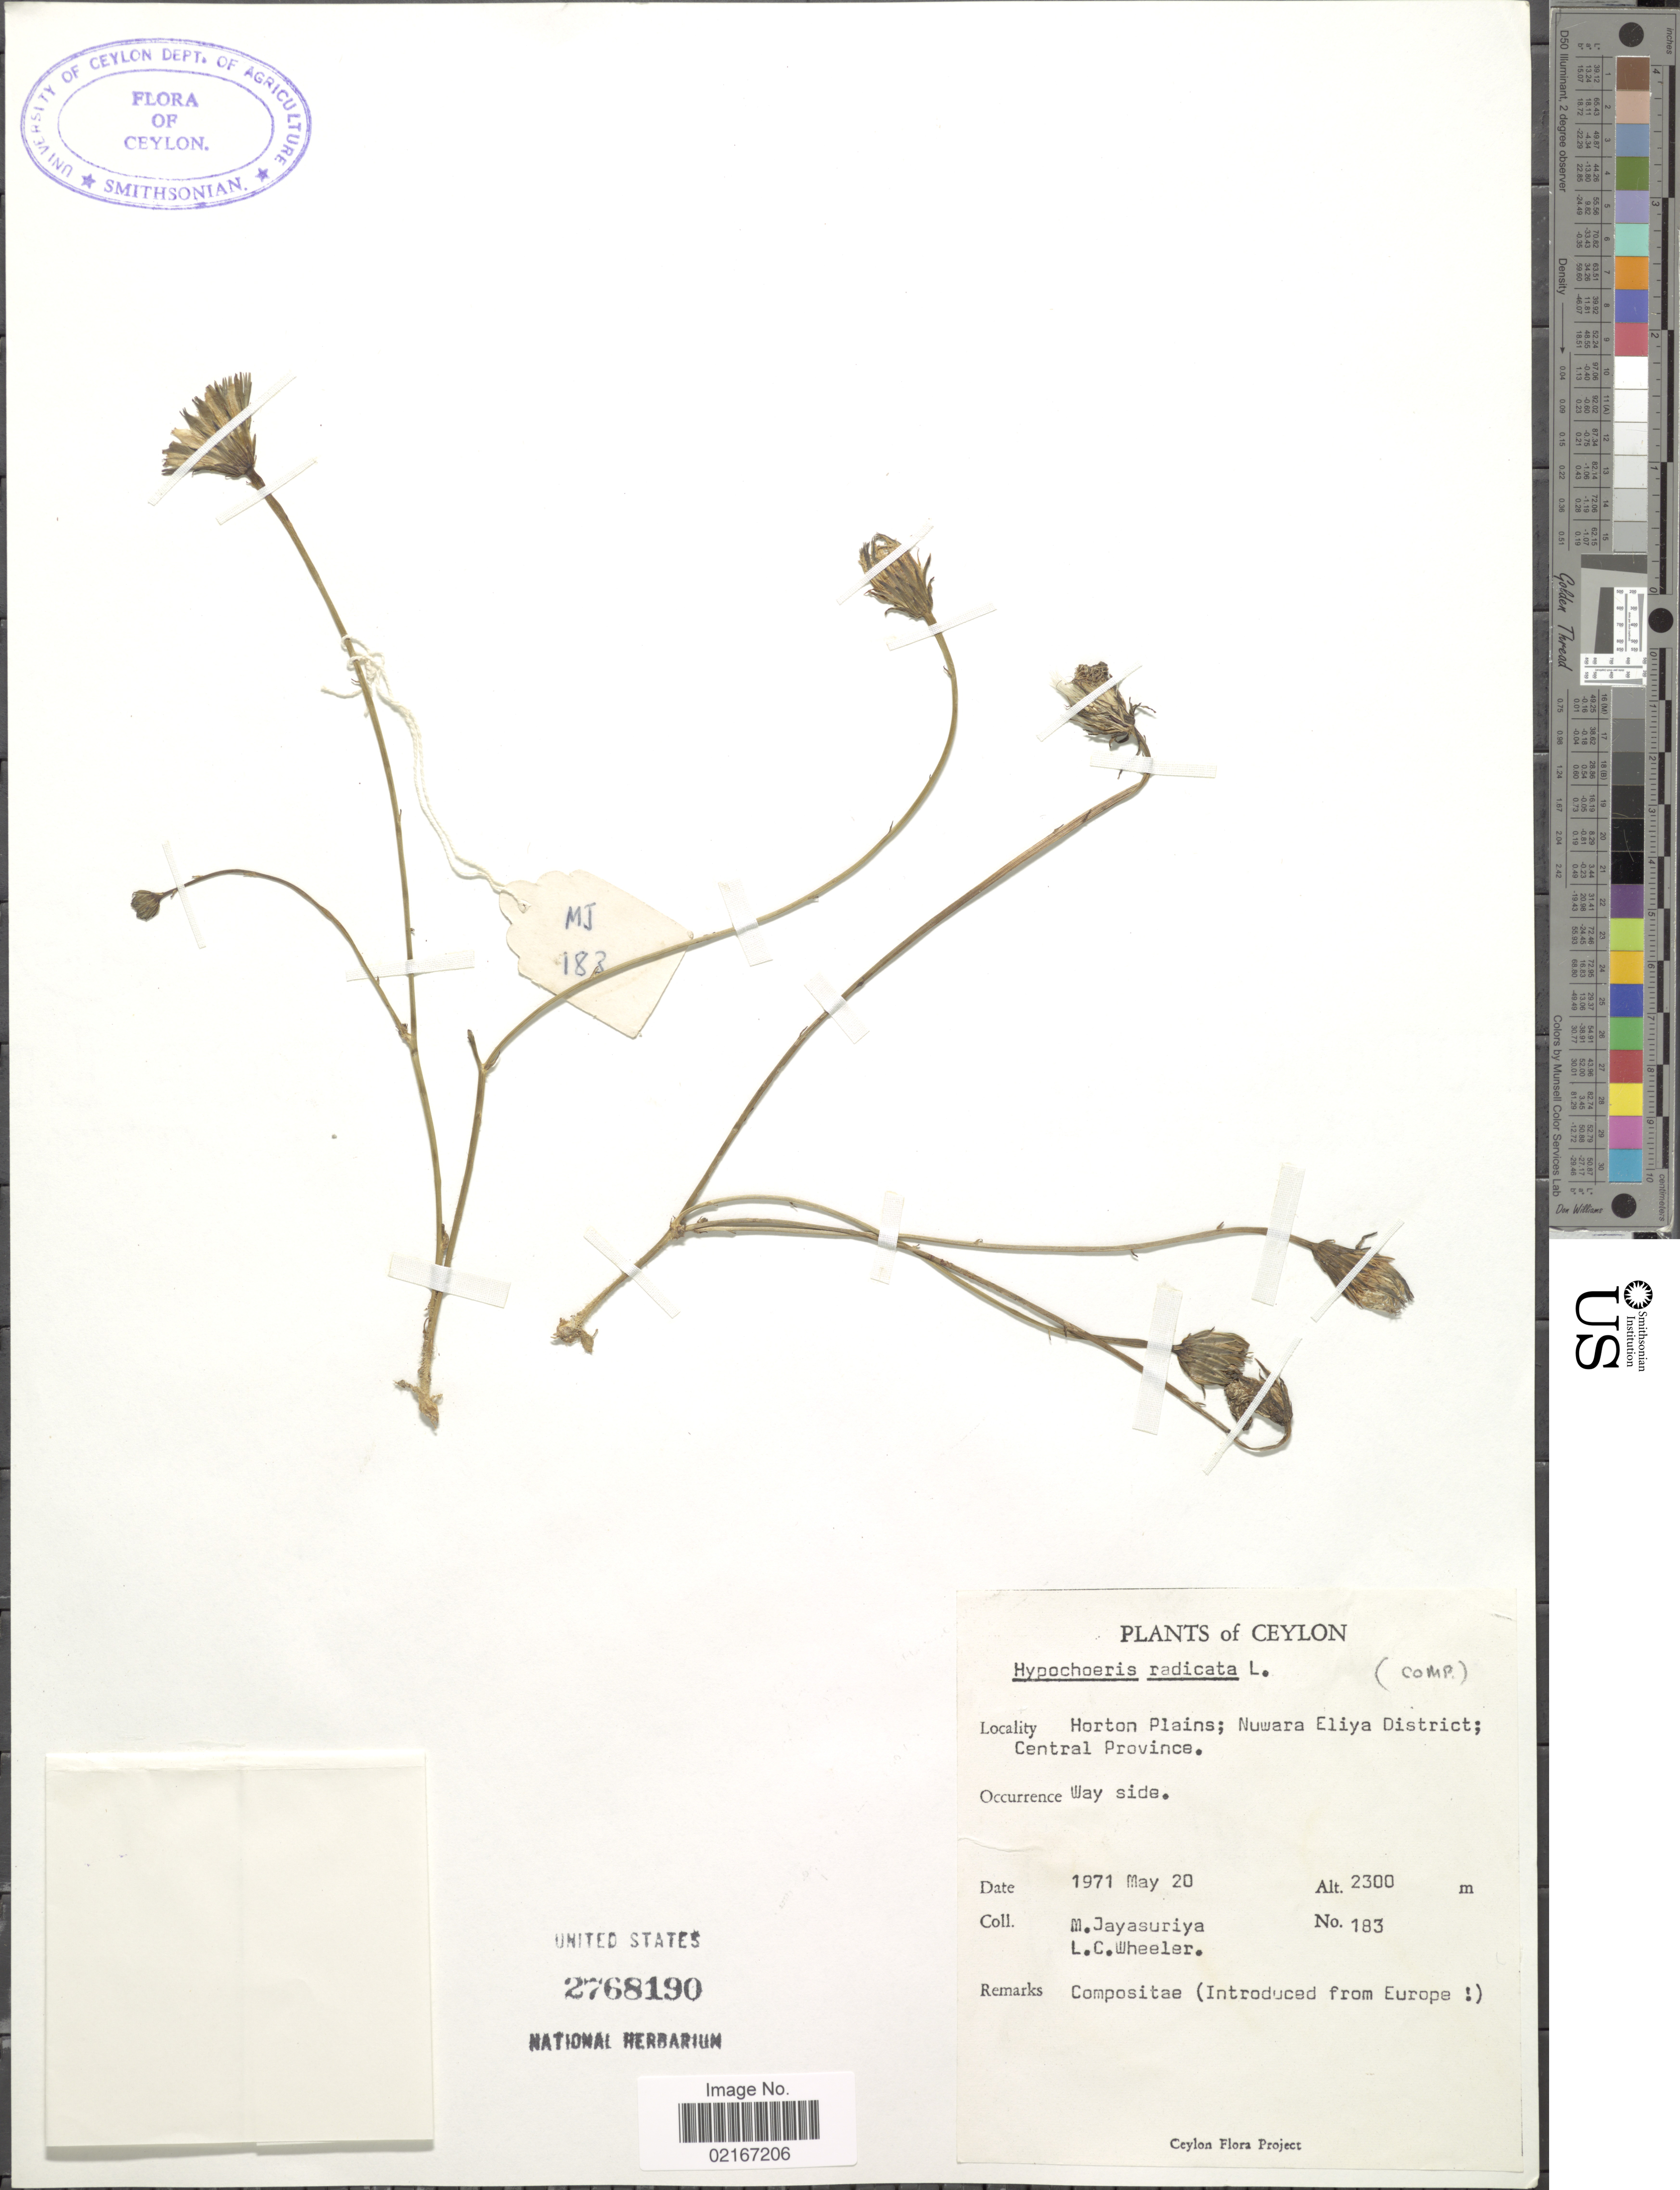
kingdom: Plantae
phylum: Tracheophyta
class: Magnoliopsida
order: Asterales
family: Asteraceae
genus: Hypochaeris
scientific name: Hypochaeris radicata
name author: L.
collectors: M. Jayasuriya & L. C. Wheeler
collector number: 183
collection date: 1971-05-20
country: Sri Lanka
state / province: Central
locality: Ceylon, Horton Plains, Nuwara Eliya District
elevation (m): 2300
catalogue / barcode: US 2768190